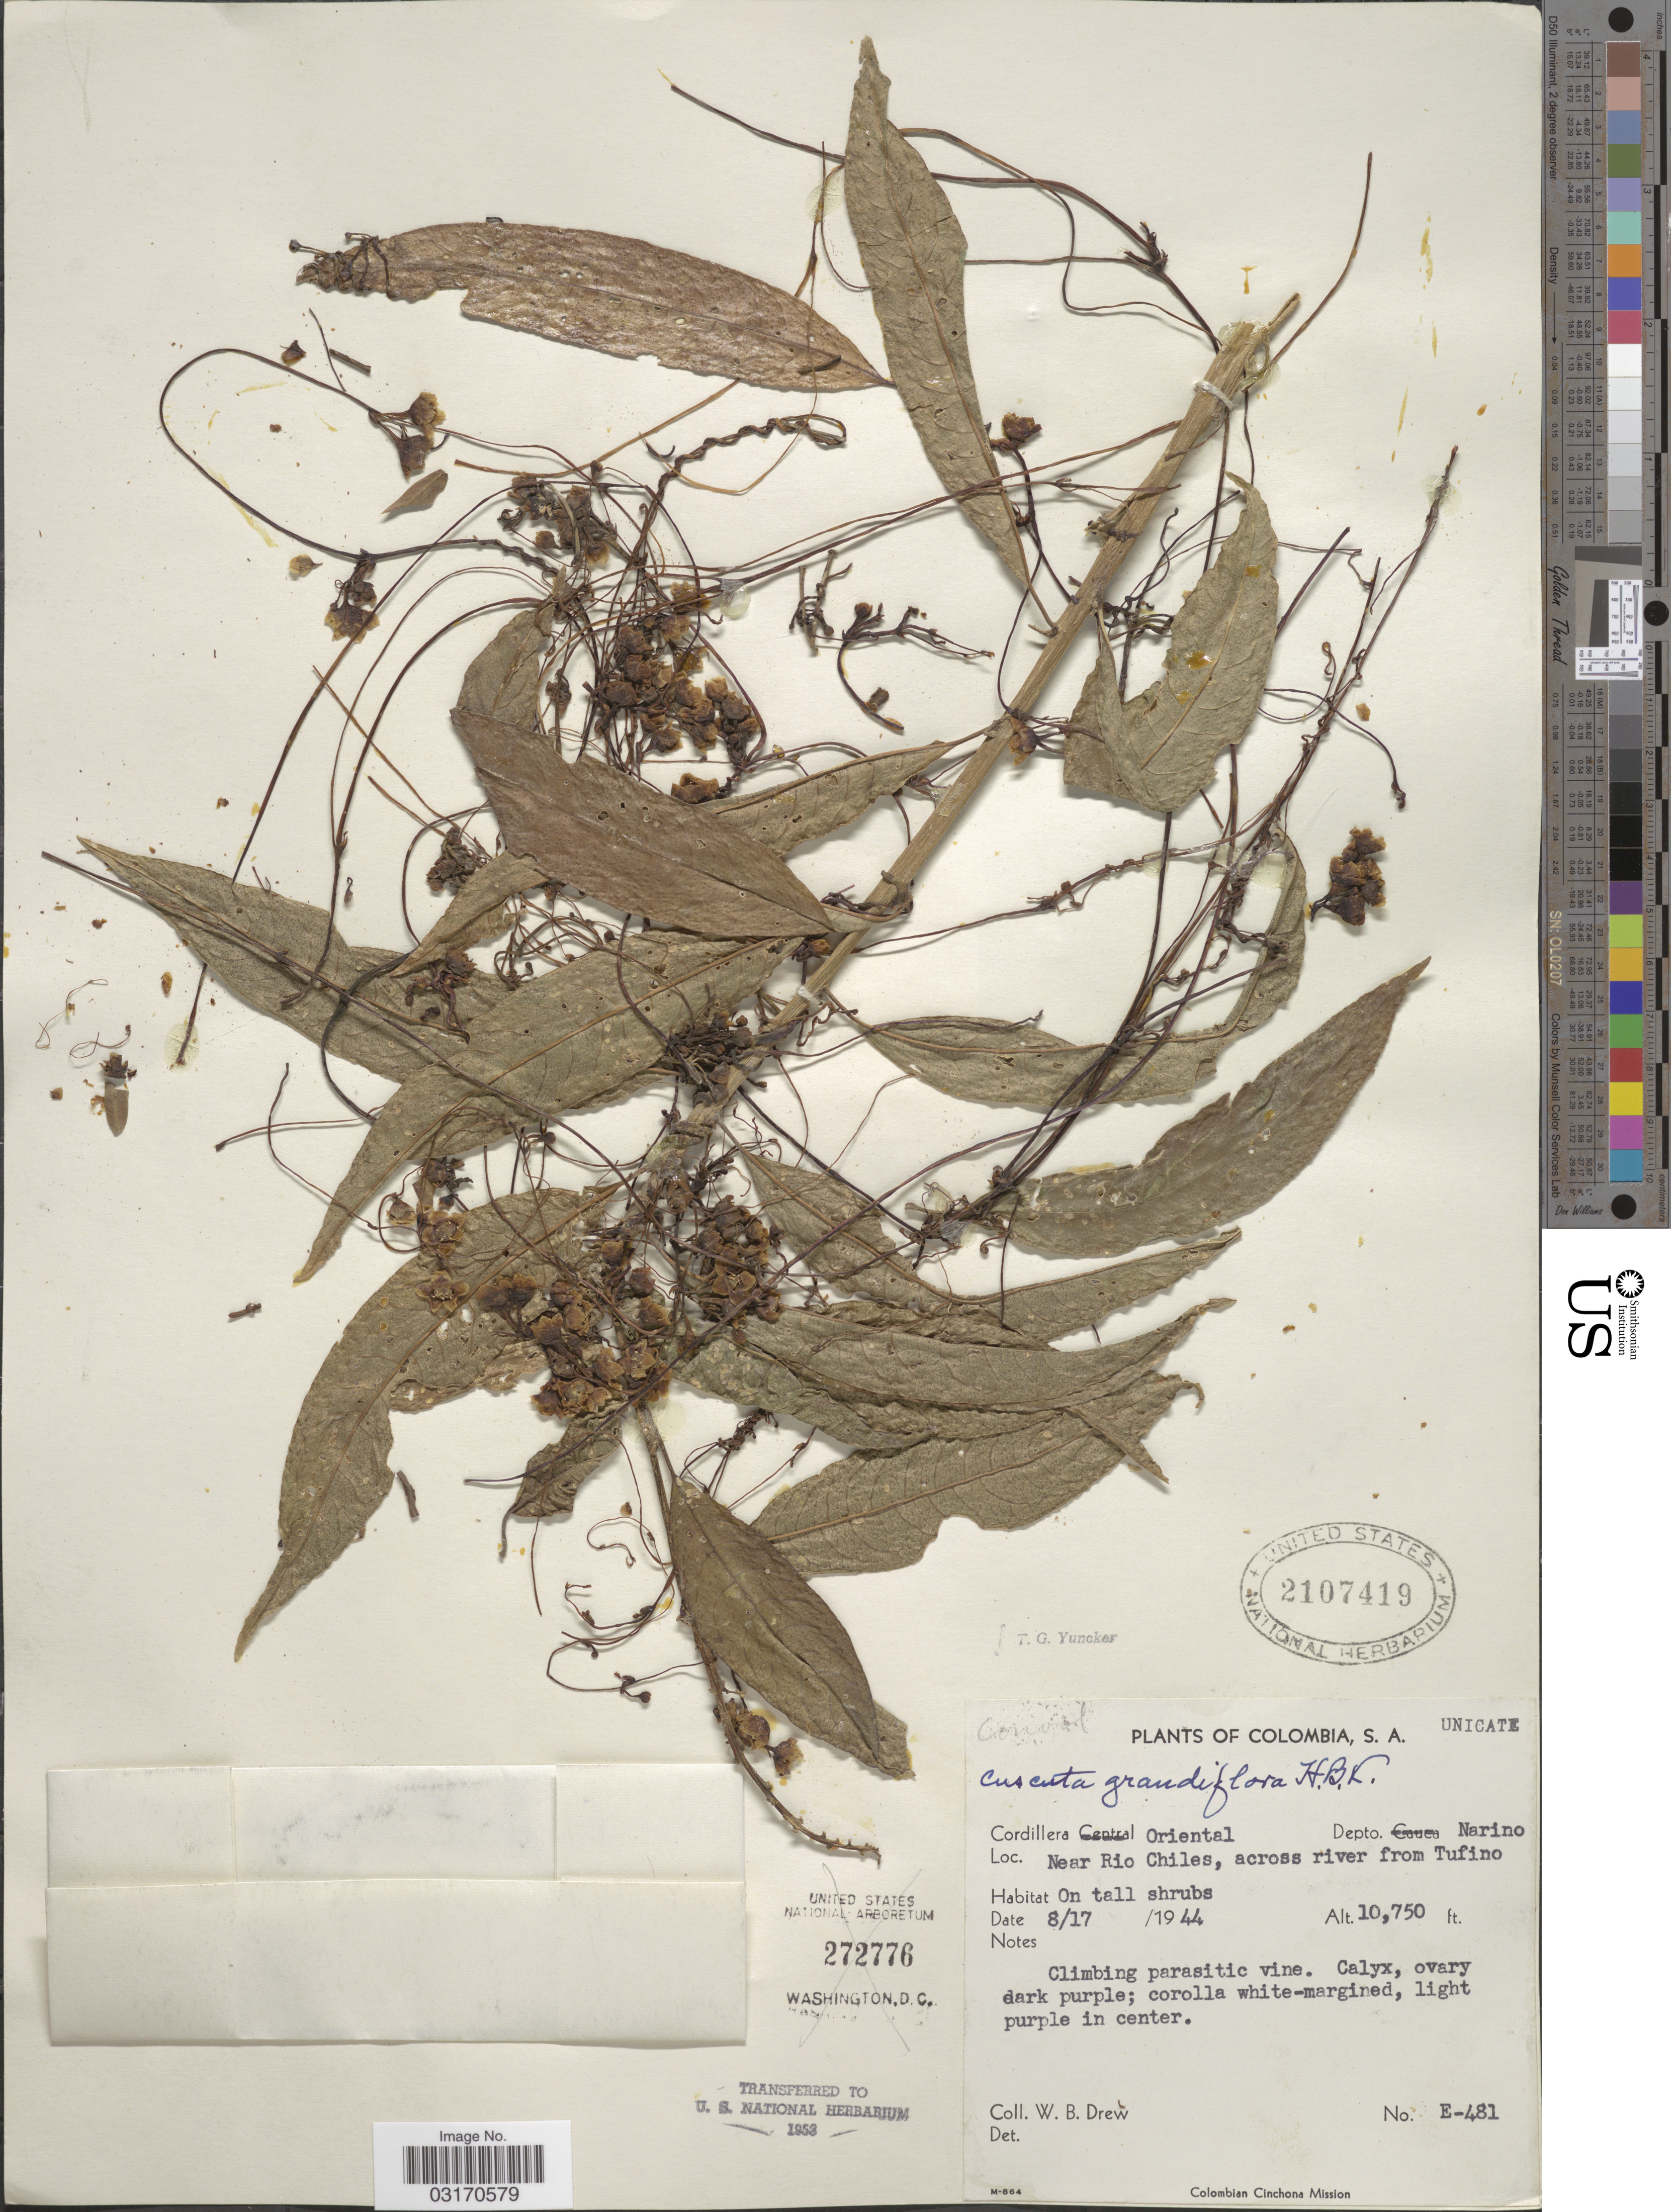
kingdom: Plantae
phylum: Tracheophyta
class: Magnoliopsida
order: Solanales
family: Convolvulaceae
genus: Cuscuta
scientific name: Cuscuta grandiflora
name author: Kunth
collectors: W. B. Drew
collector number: E-481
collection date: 1944-08-17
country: Colombia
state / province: Nariño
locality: Cordillera Oriental. Depto. Narino. Near Rio Chiles, across river from Tufino.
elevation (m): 3277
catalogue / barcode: US 2107419